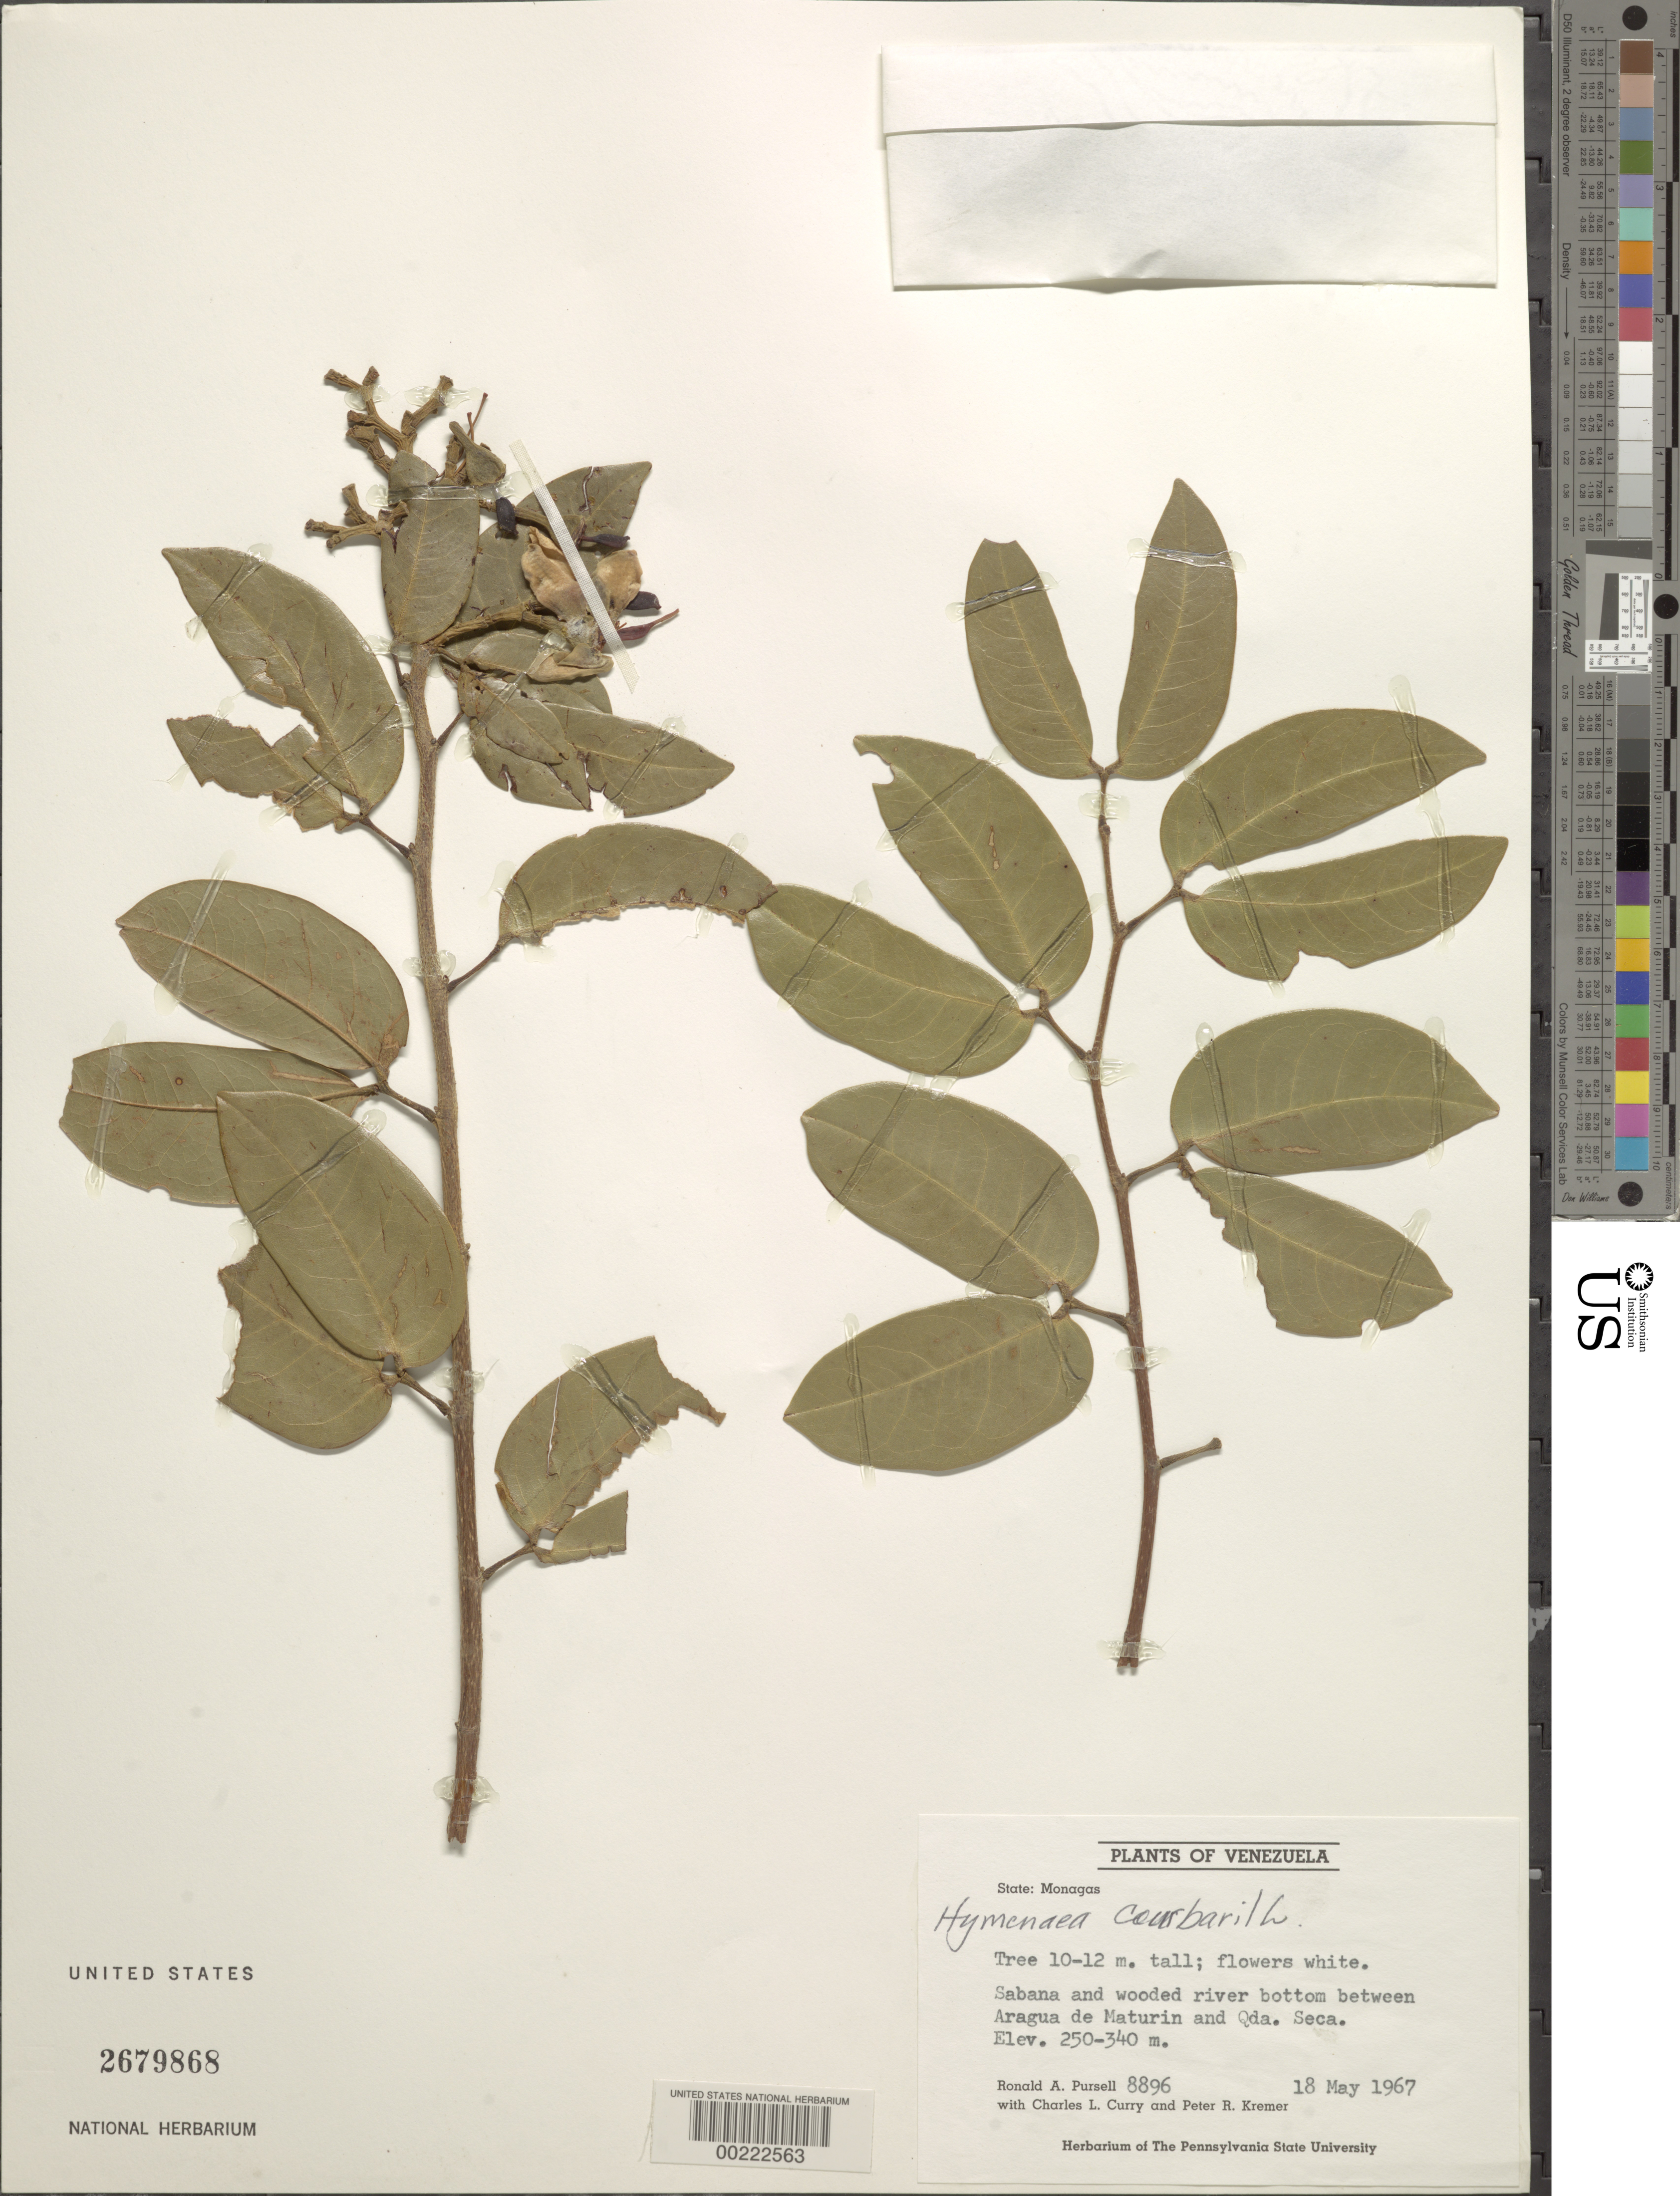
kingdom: Plantae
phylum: Tracheophyta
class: Magnoliopsida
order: Fabales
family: Fabaceae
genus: Hymenaea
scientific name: Hymenaea courbaril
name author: L.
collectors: R. A. Pursell, C. L. Curry & P. R. Kremer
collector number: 8896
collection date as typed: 18 May 1967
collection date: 1967-05-18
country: Venezuela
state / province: Monagas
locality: Between aragua de maturin and qda. seca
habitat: Savana and wooded river bottom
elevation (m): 250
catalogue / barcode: US 2679868